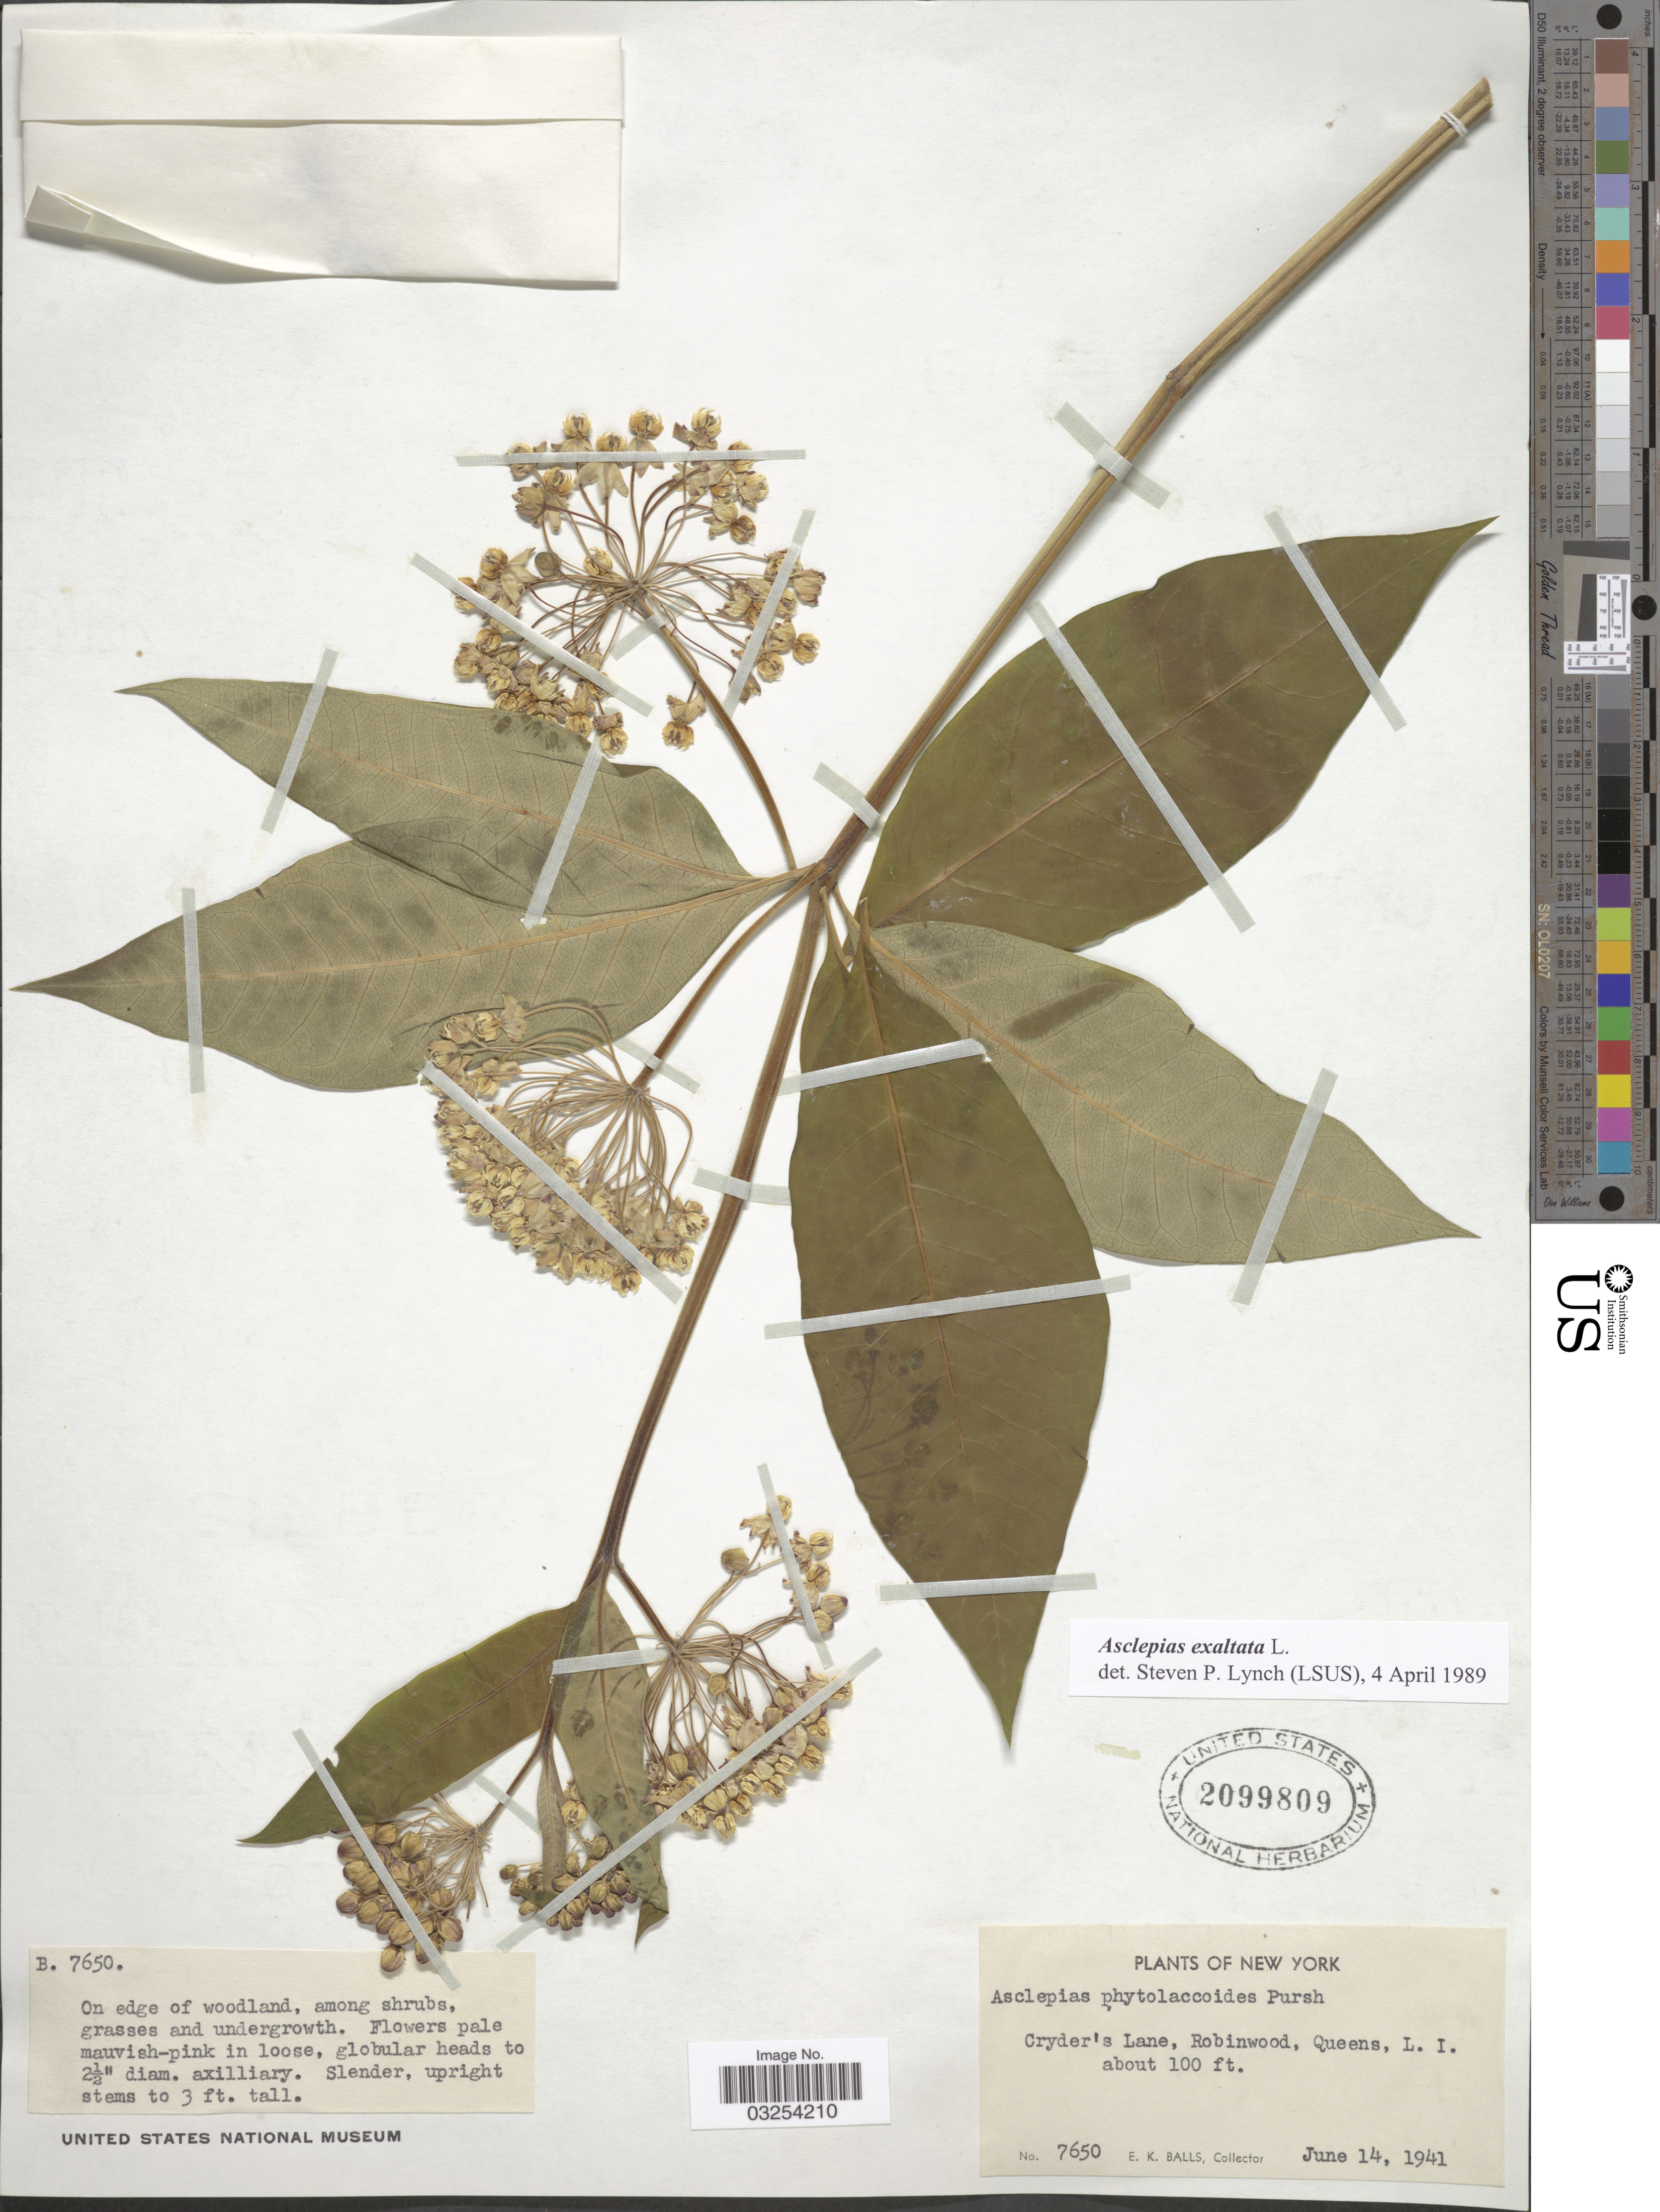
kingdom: Plantae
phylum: Tracheophyta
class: Magnoliopsida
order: Gentianales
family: Apocynaceae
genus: Asclepias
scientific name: Asclepias exaltata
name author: Muhl.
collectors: E. K. Balls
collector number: B7650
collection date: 1941-06-14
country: United States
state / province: New York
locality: Cryder's Lane, Robinwood, Queens, L. I.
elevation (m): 30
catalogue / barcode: US 2099809